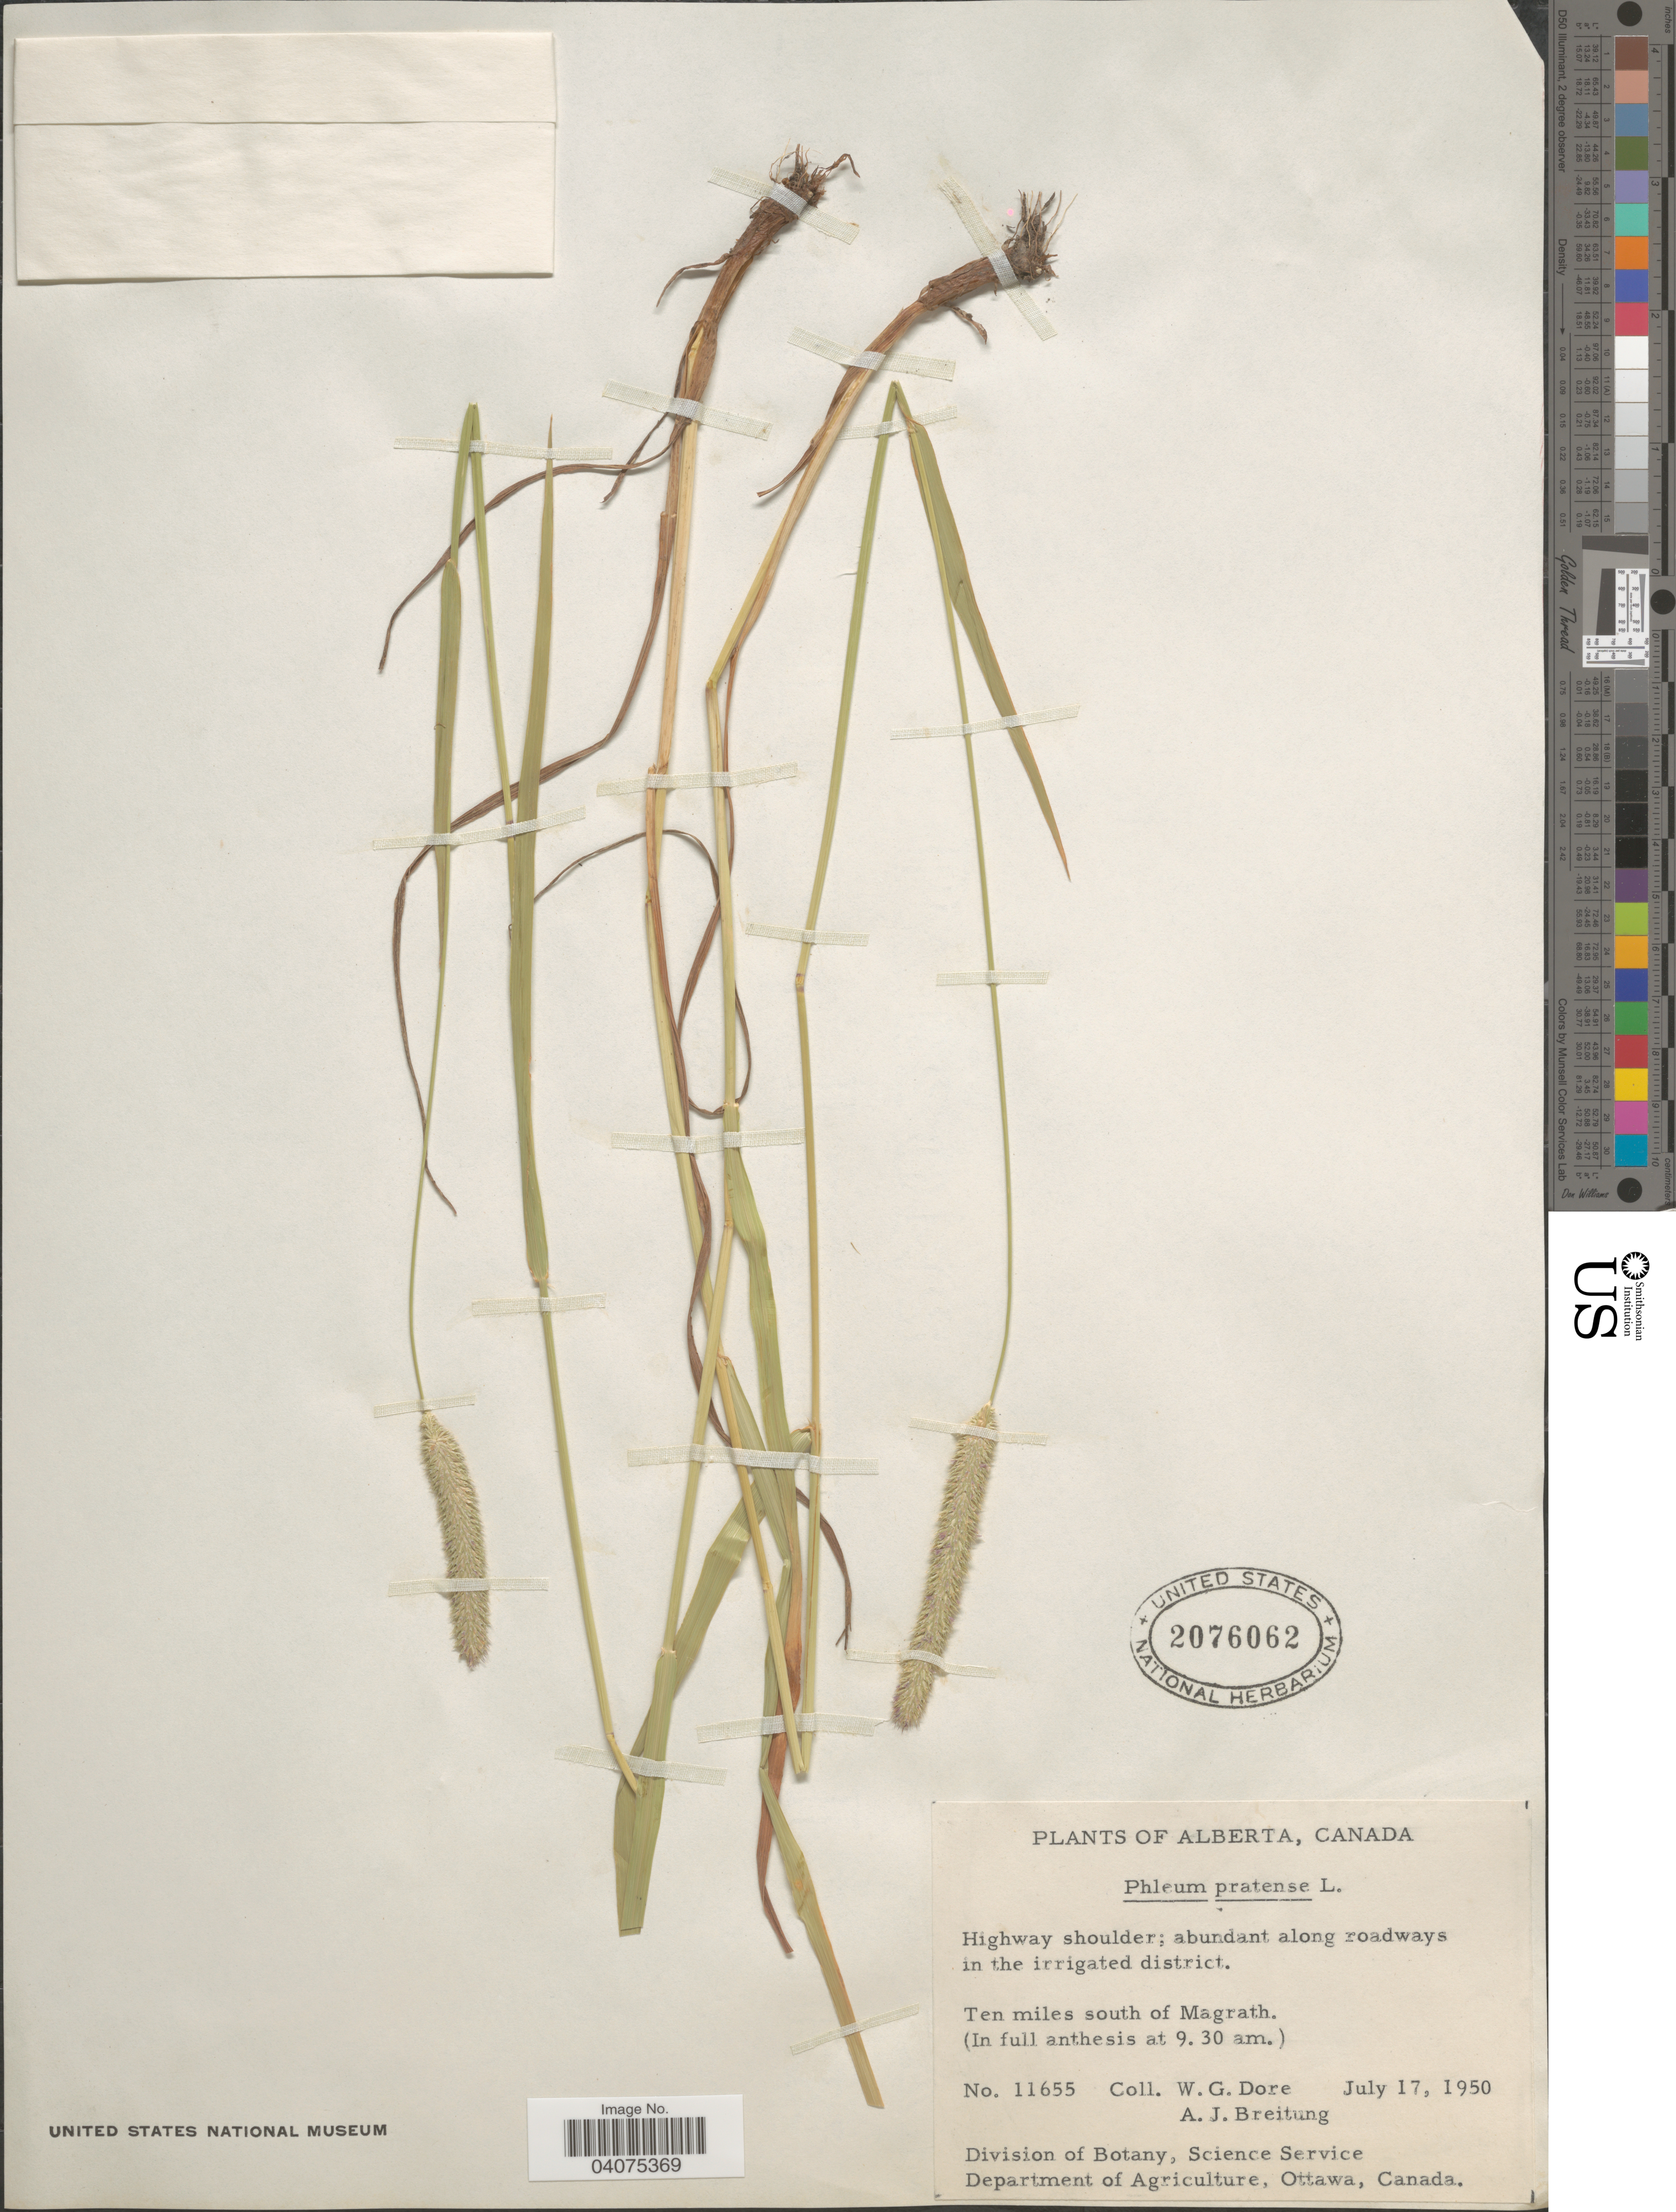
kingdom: Plantae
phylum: Tracheophyta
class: Liliopsida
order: Poales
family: Poaceae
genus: Phleum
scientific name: Phleum alpinum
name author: L.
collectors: W. Dore & A. Breitung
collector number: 11655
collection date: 1950-07-17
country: Canada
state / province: Alberta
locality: Highway shoulder; abundant along roadways in the irrigated district. Ten miles south of Magrath.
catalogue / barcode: US 2076062